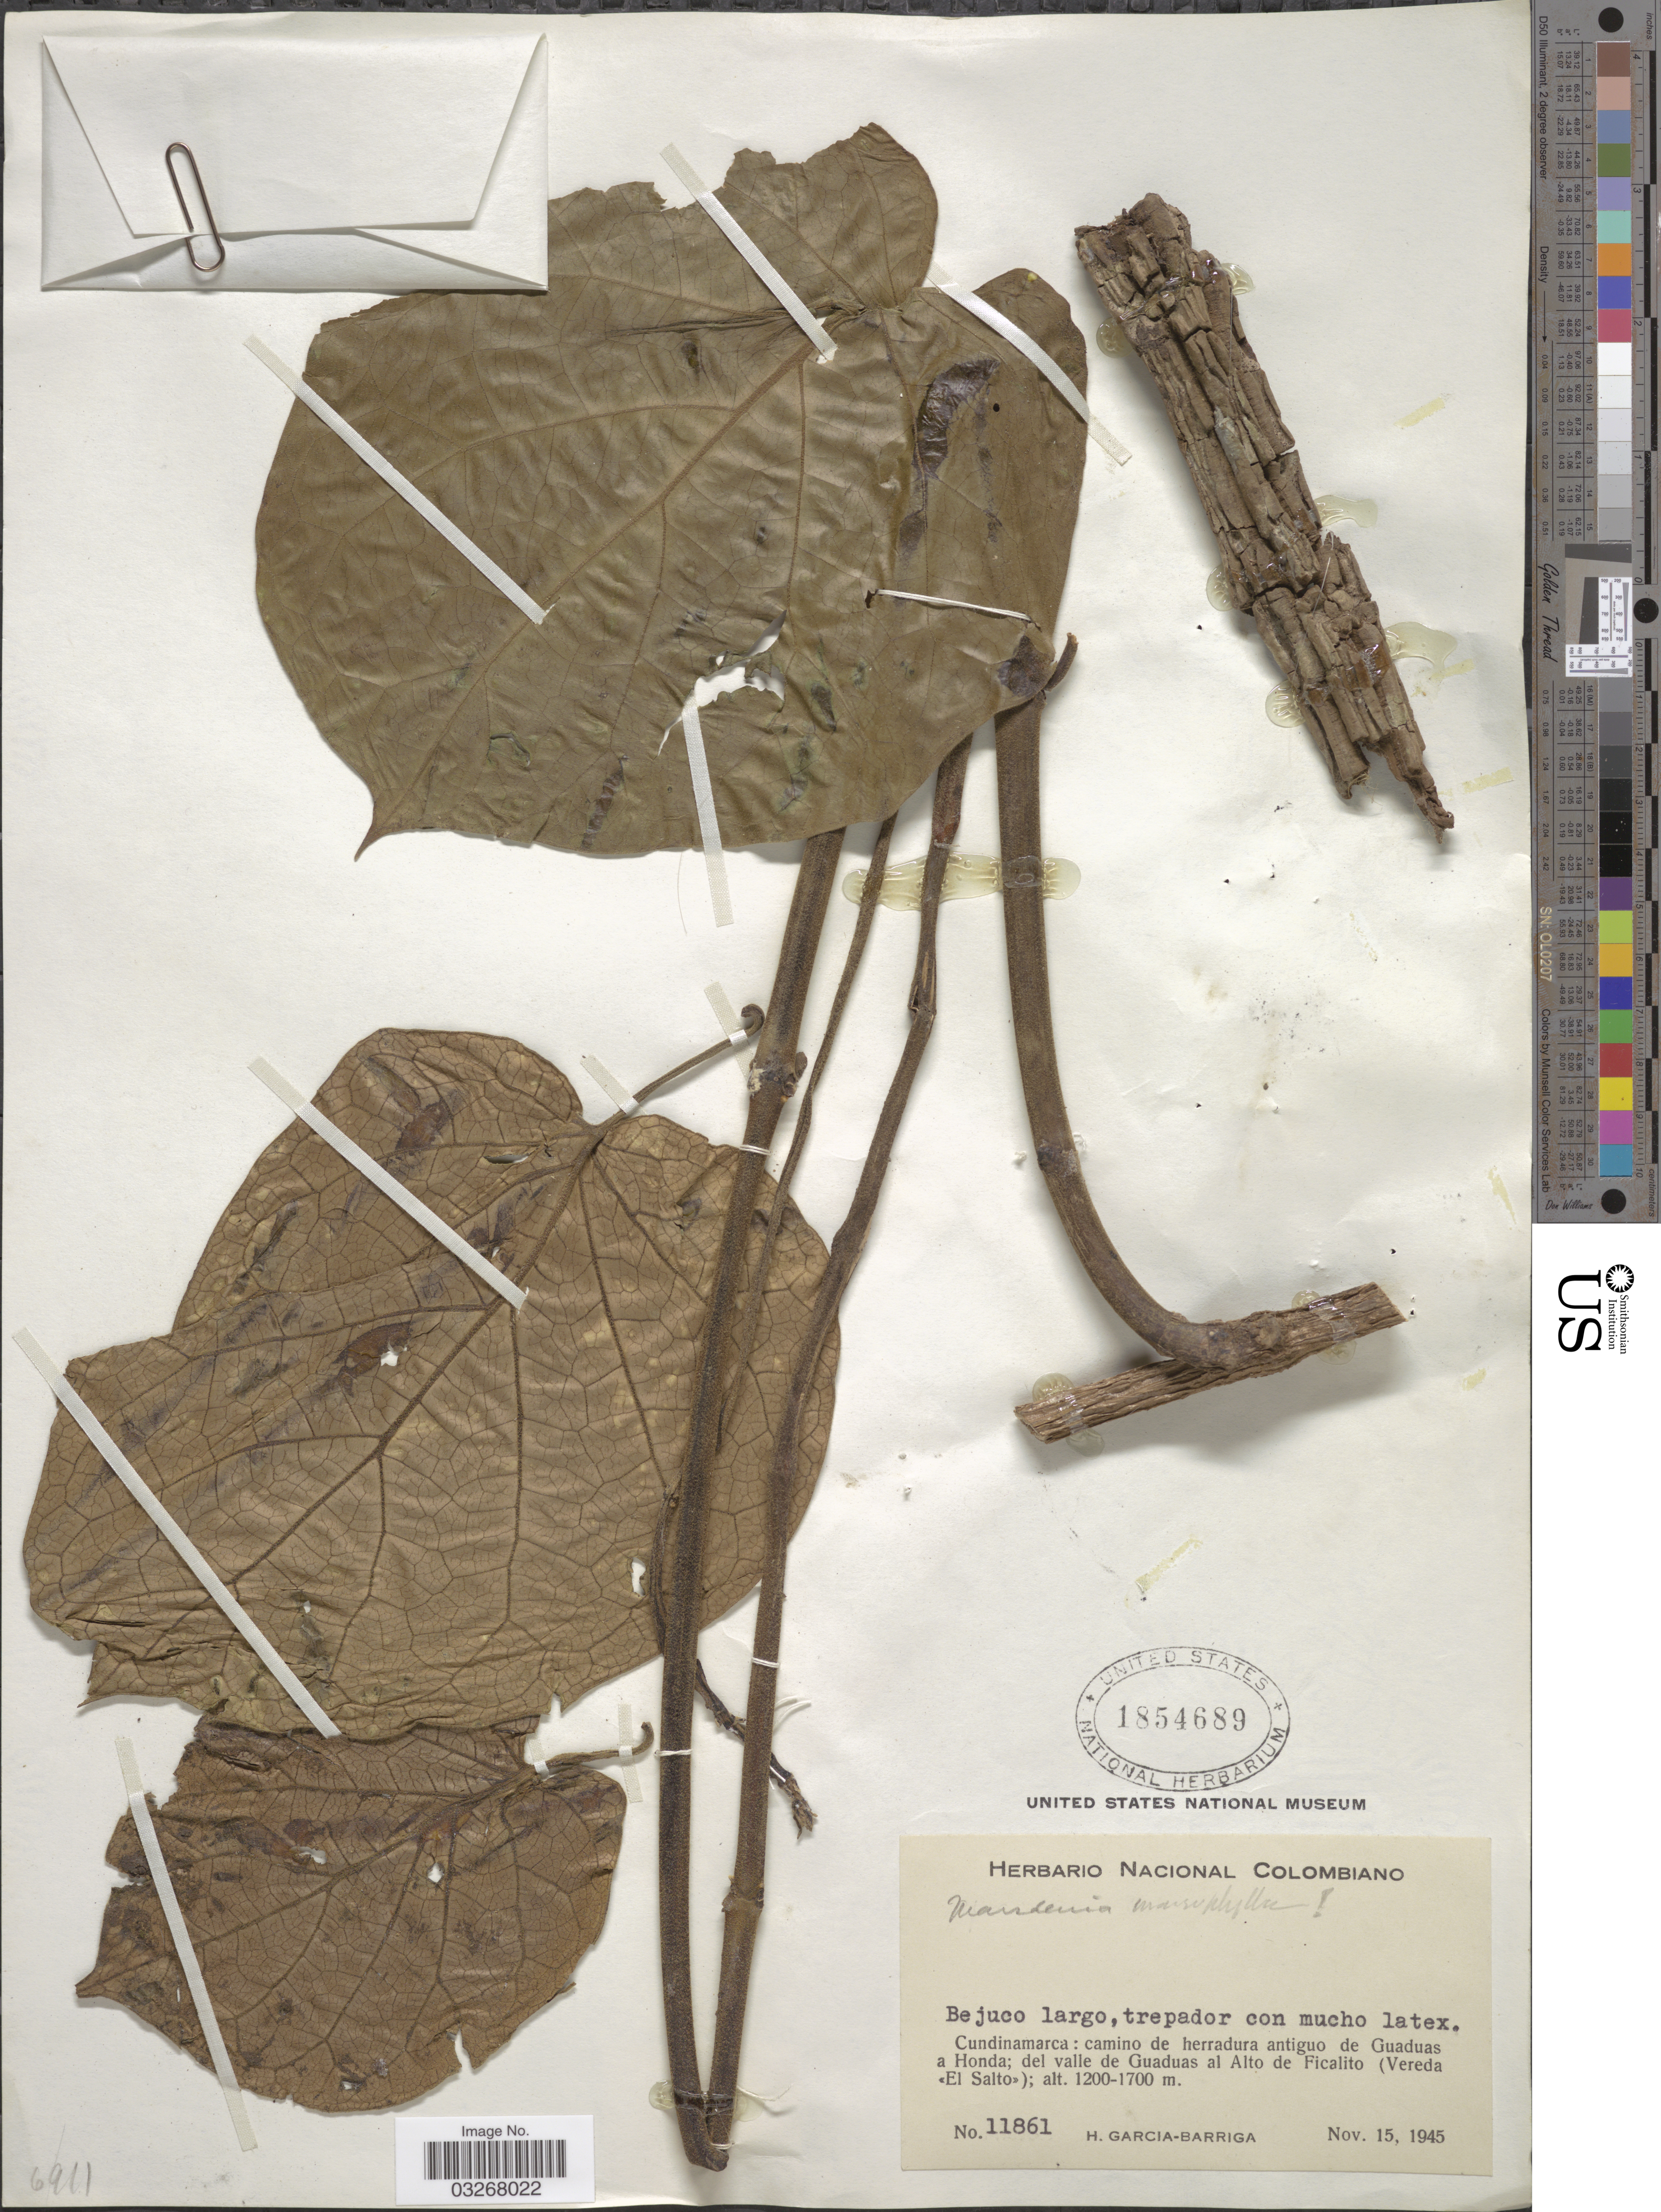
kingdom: Plantae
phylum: Tracheophyta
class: Magnoliopsida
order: Gentianales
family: Apocynaceae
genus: Marsdenia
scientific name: Marsdenia altissima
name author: (Jacq.) Dugand G.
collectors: H. García Barriga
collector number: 11861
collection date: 1945-11-15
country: Colombia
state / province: Cundinamarca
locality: Cundinamarca: camino de herradura antiguo de Guaduas a Honda; del valle de Guaduas al Alto de Ficalito (Vereda «El Salto»).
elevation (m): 1200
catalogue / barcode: US 1854689